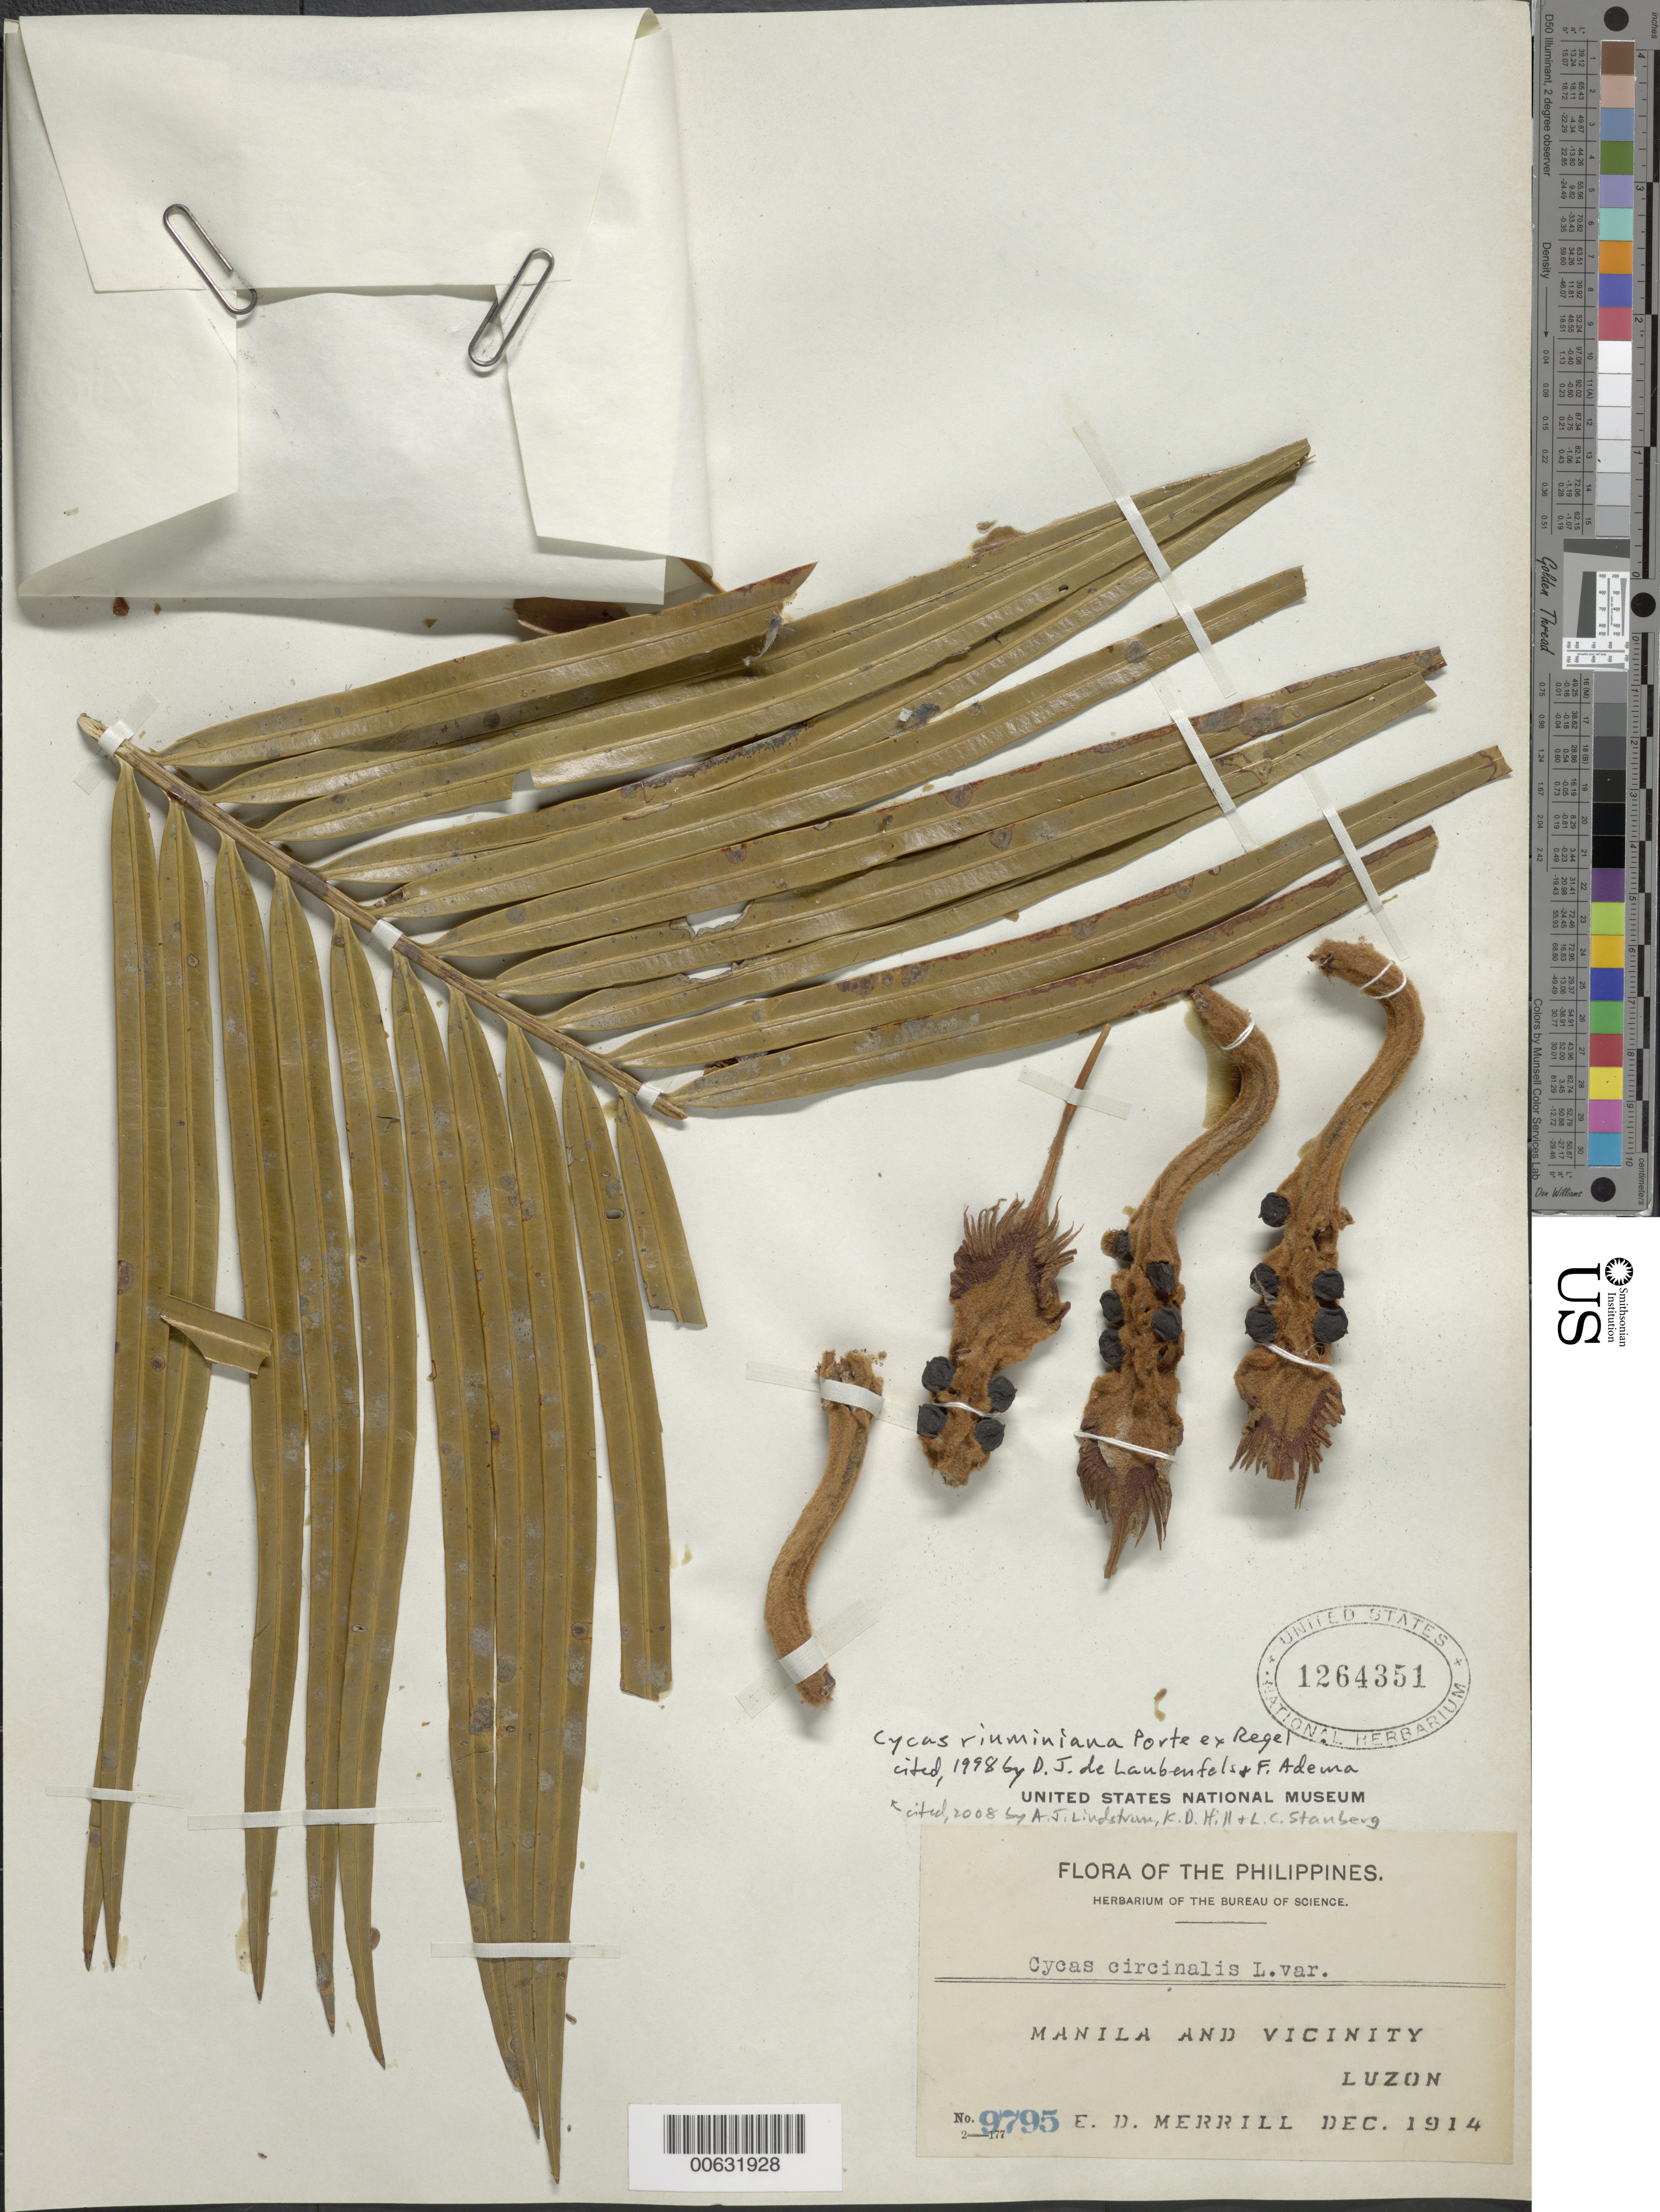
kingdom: Plantae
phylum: Tracheophyta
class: Cycadopsida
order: Cycadales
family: Cycadaceae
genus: Cycas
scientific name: Cycas riuminiana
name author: Regal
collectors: E. D. Merrill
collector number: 9795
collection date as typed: Dec 1914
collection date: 1914-12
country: Philippines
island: Luzon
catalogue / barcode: US 1264351